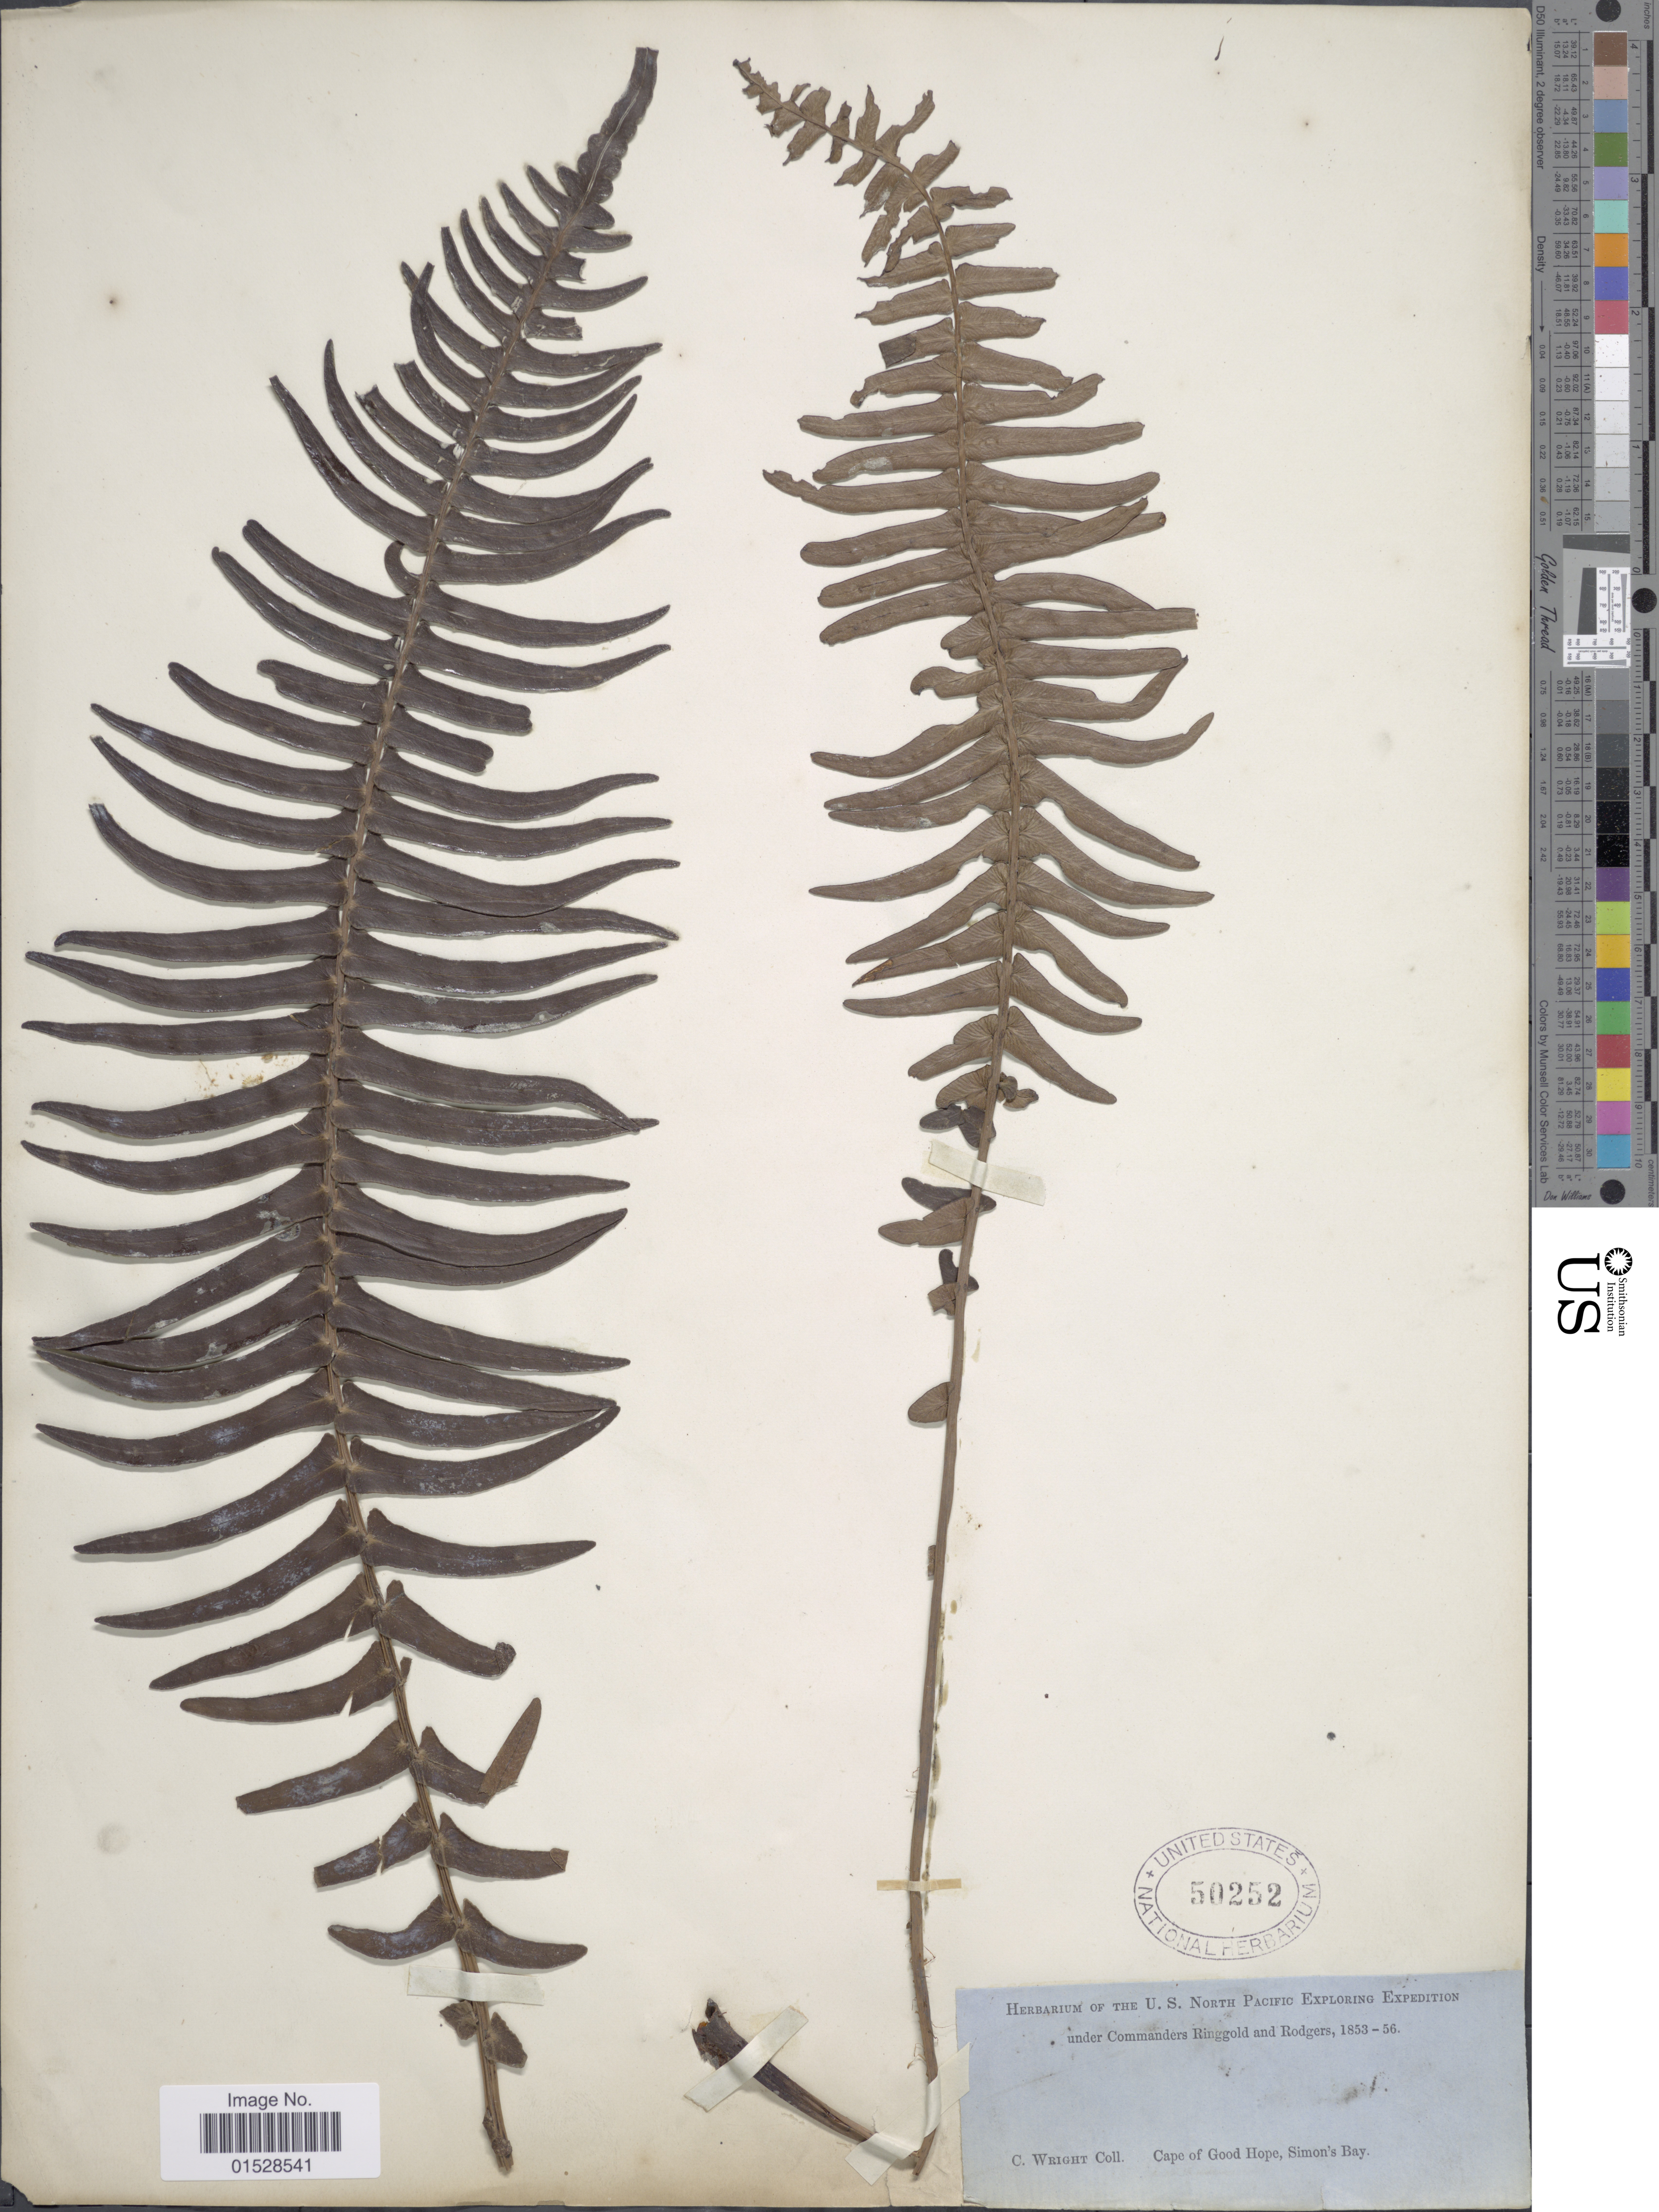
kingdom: Plantae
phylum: Tracheophyta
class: Polypodiopsida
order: Polypodiales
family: Blechnaceae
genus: Blechnum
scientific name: Blechnum punctulatum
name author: Sw.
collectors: C. Wright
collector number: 1*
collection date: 1853/1856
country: South Africa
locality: U.S. North Pacific, Cape of Goof Hope, Simon's Bay.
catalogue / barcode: US 50252